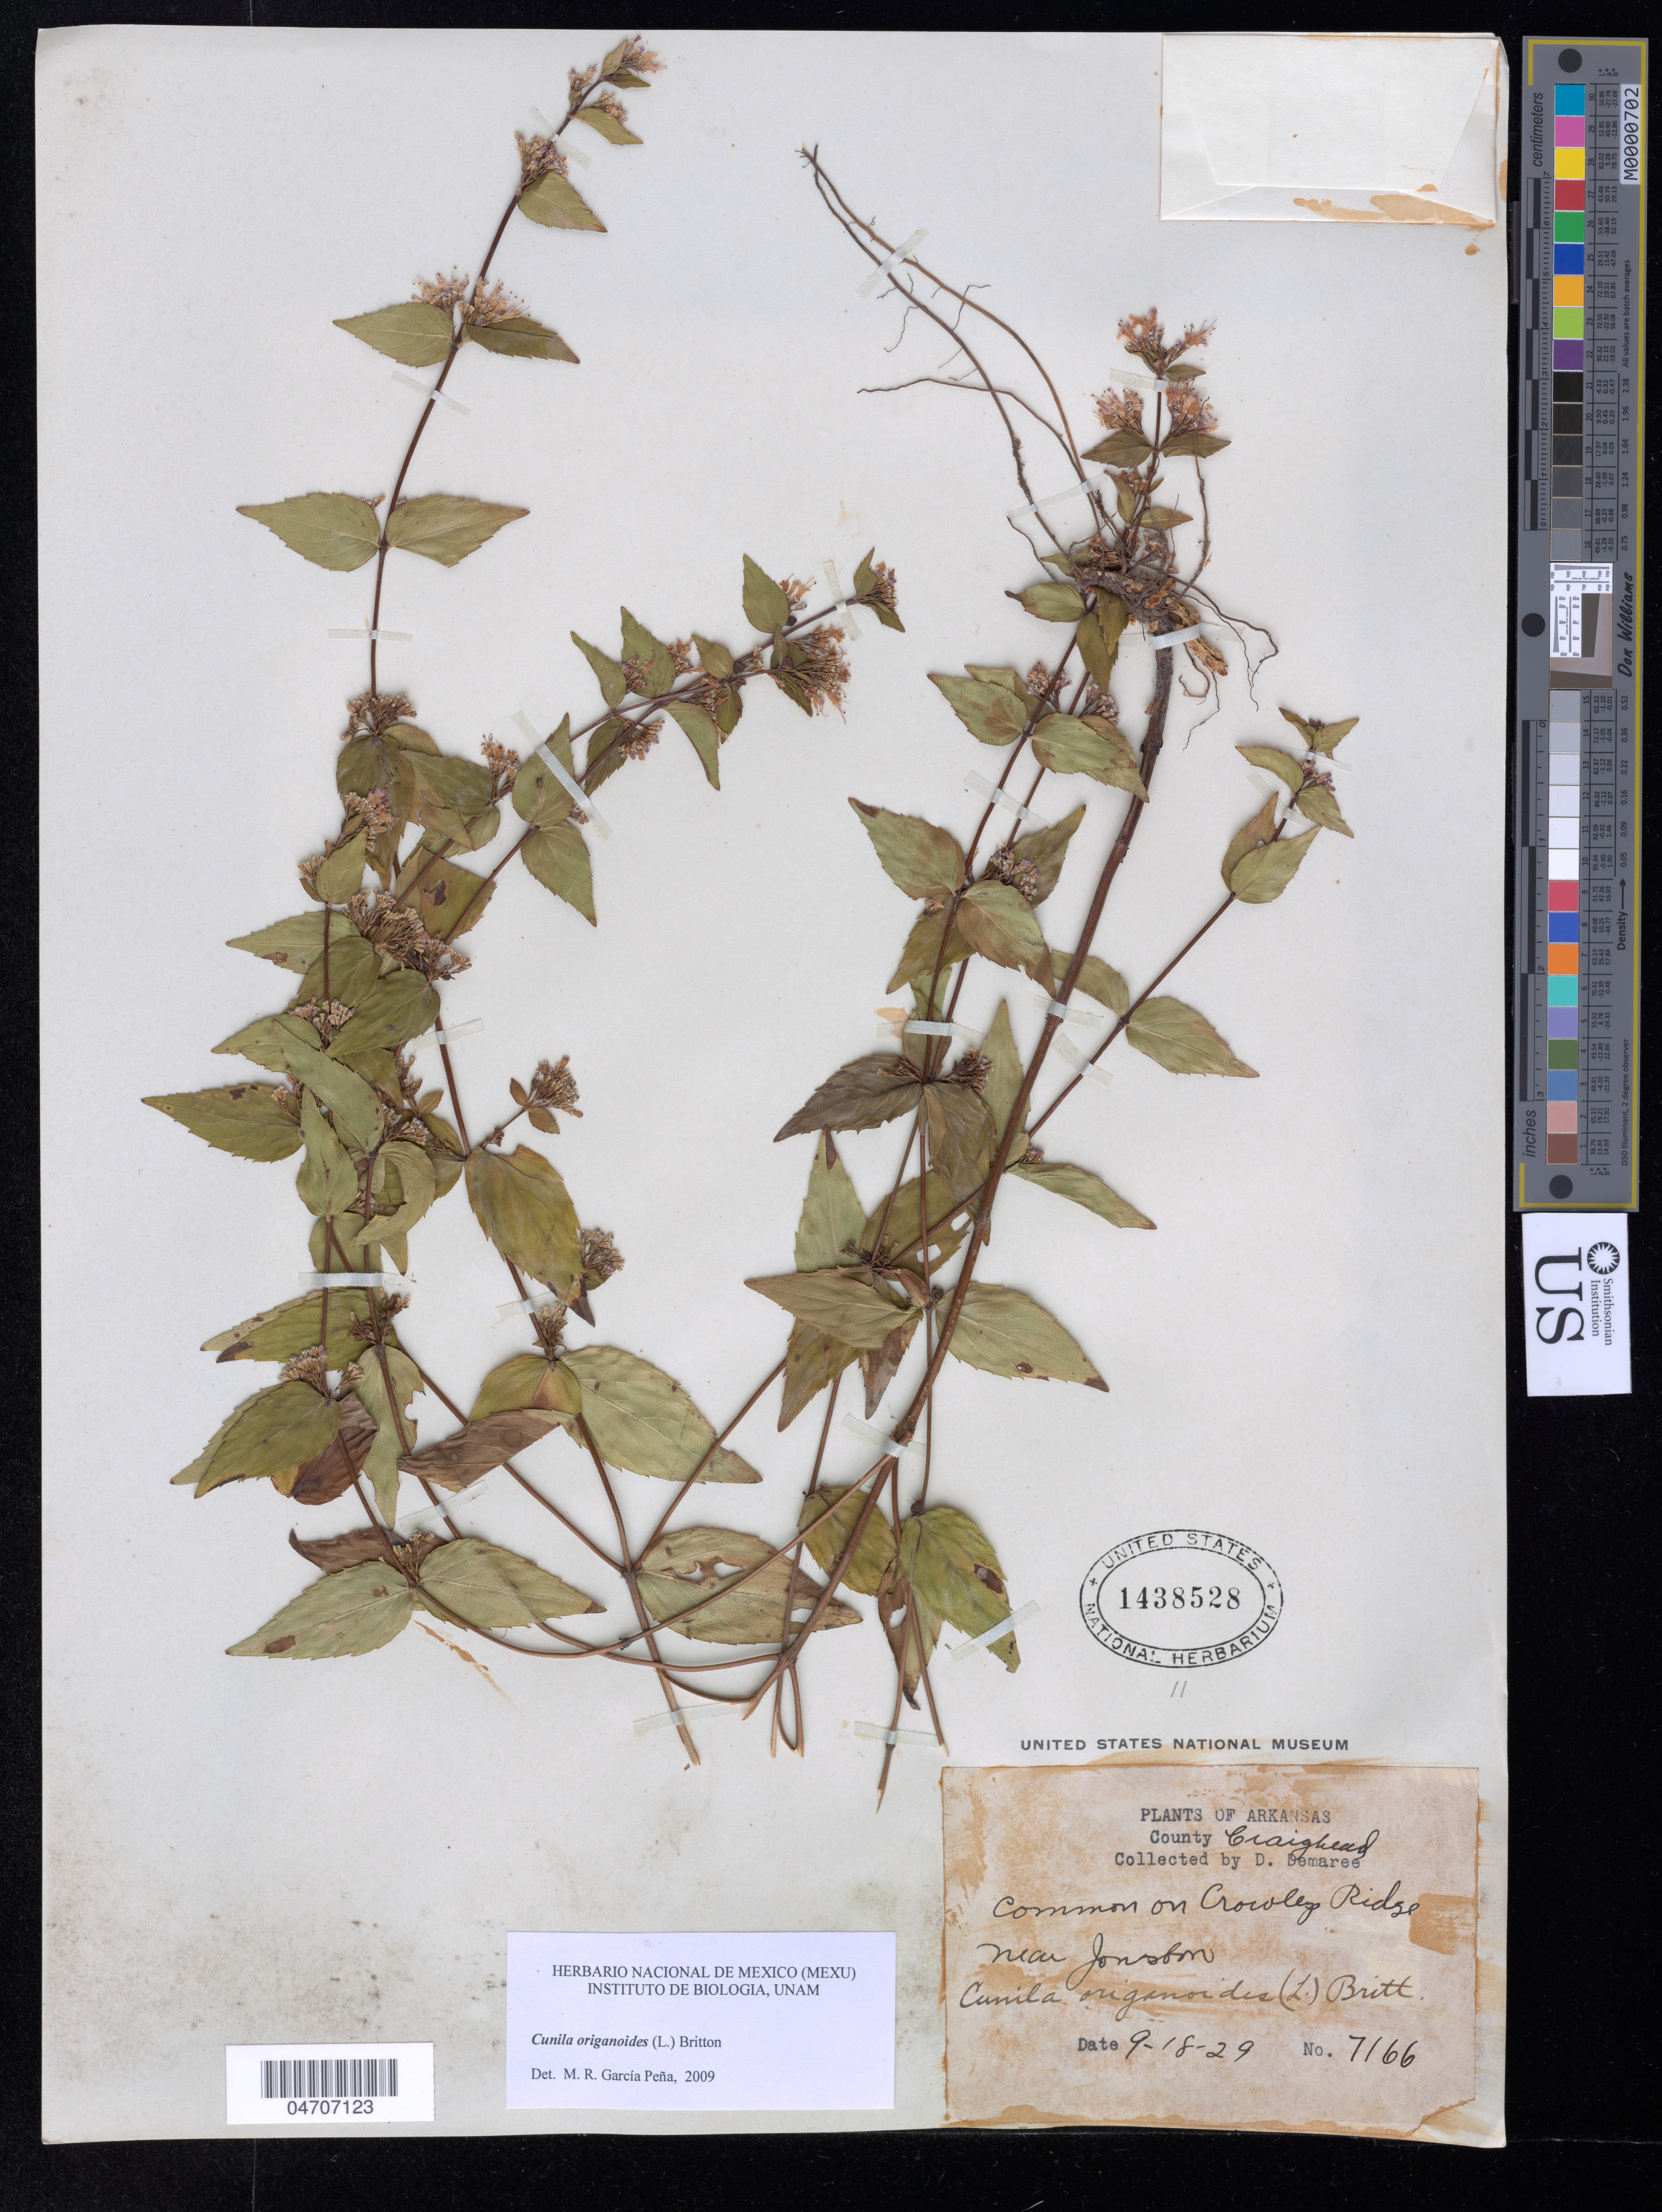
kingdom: Plantae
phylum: Tracheophyta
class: Magnoliopsida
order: Lamiales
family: Lamiaceae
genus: Cunila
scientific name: Cunila origanoides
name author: (L.) Britton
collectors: D. Demaree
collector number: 7166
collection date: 1929-09-18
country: United States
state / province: Arkansas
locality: County Craighead. Near Jonesboro.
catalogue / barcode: US 1438528